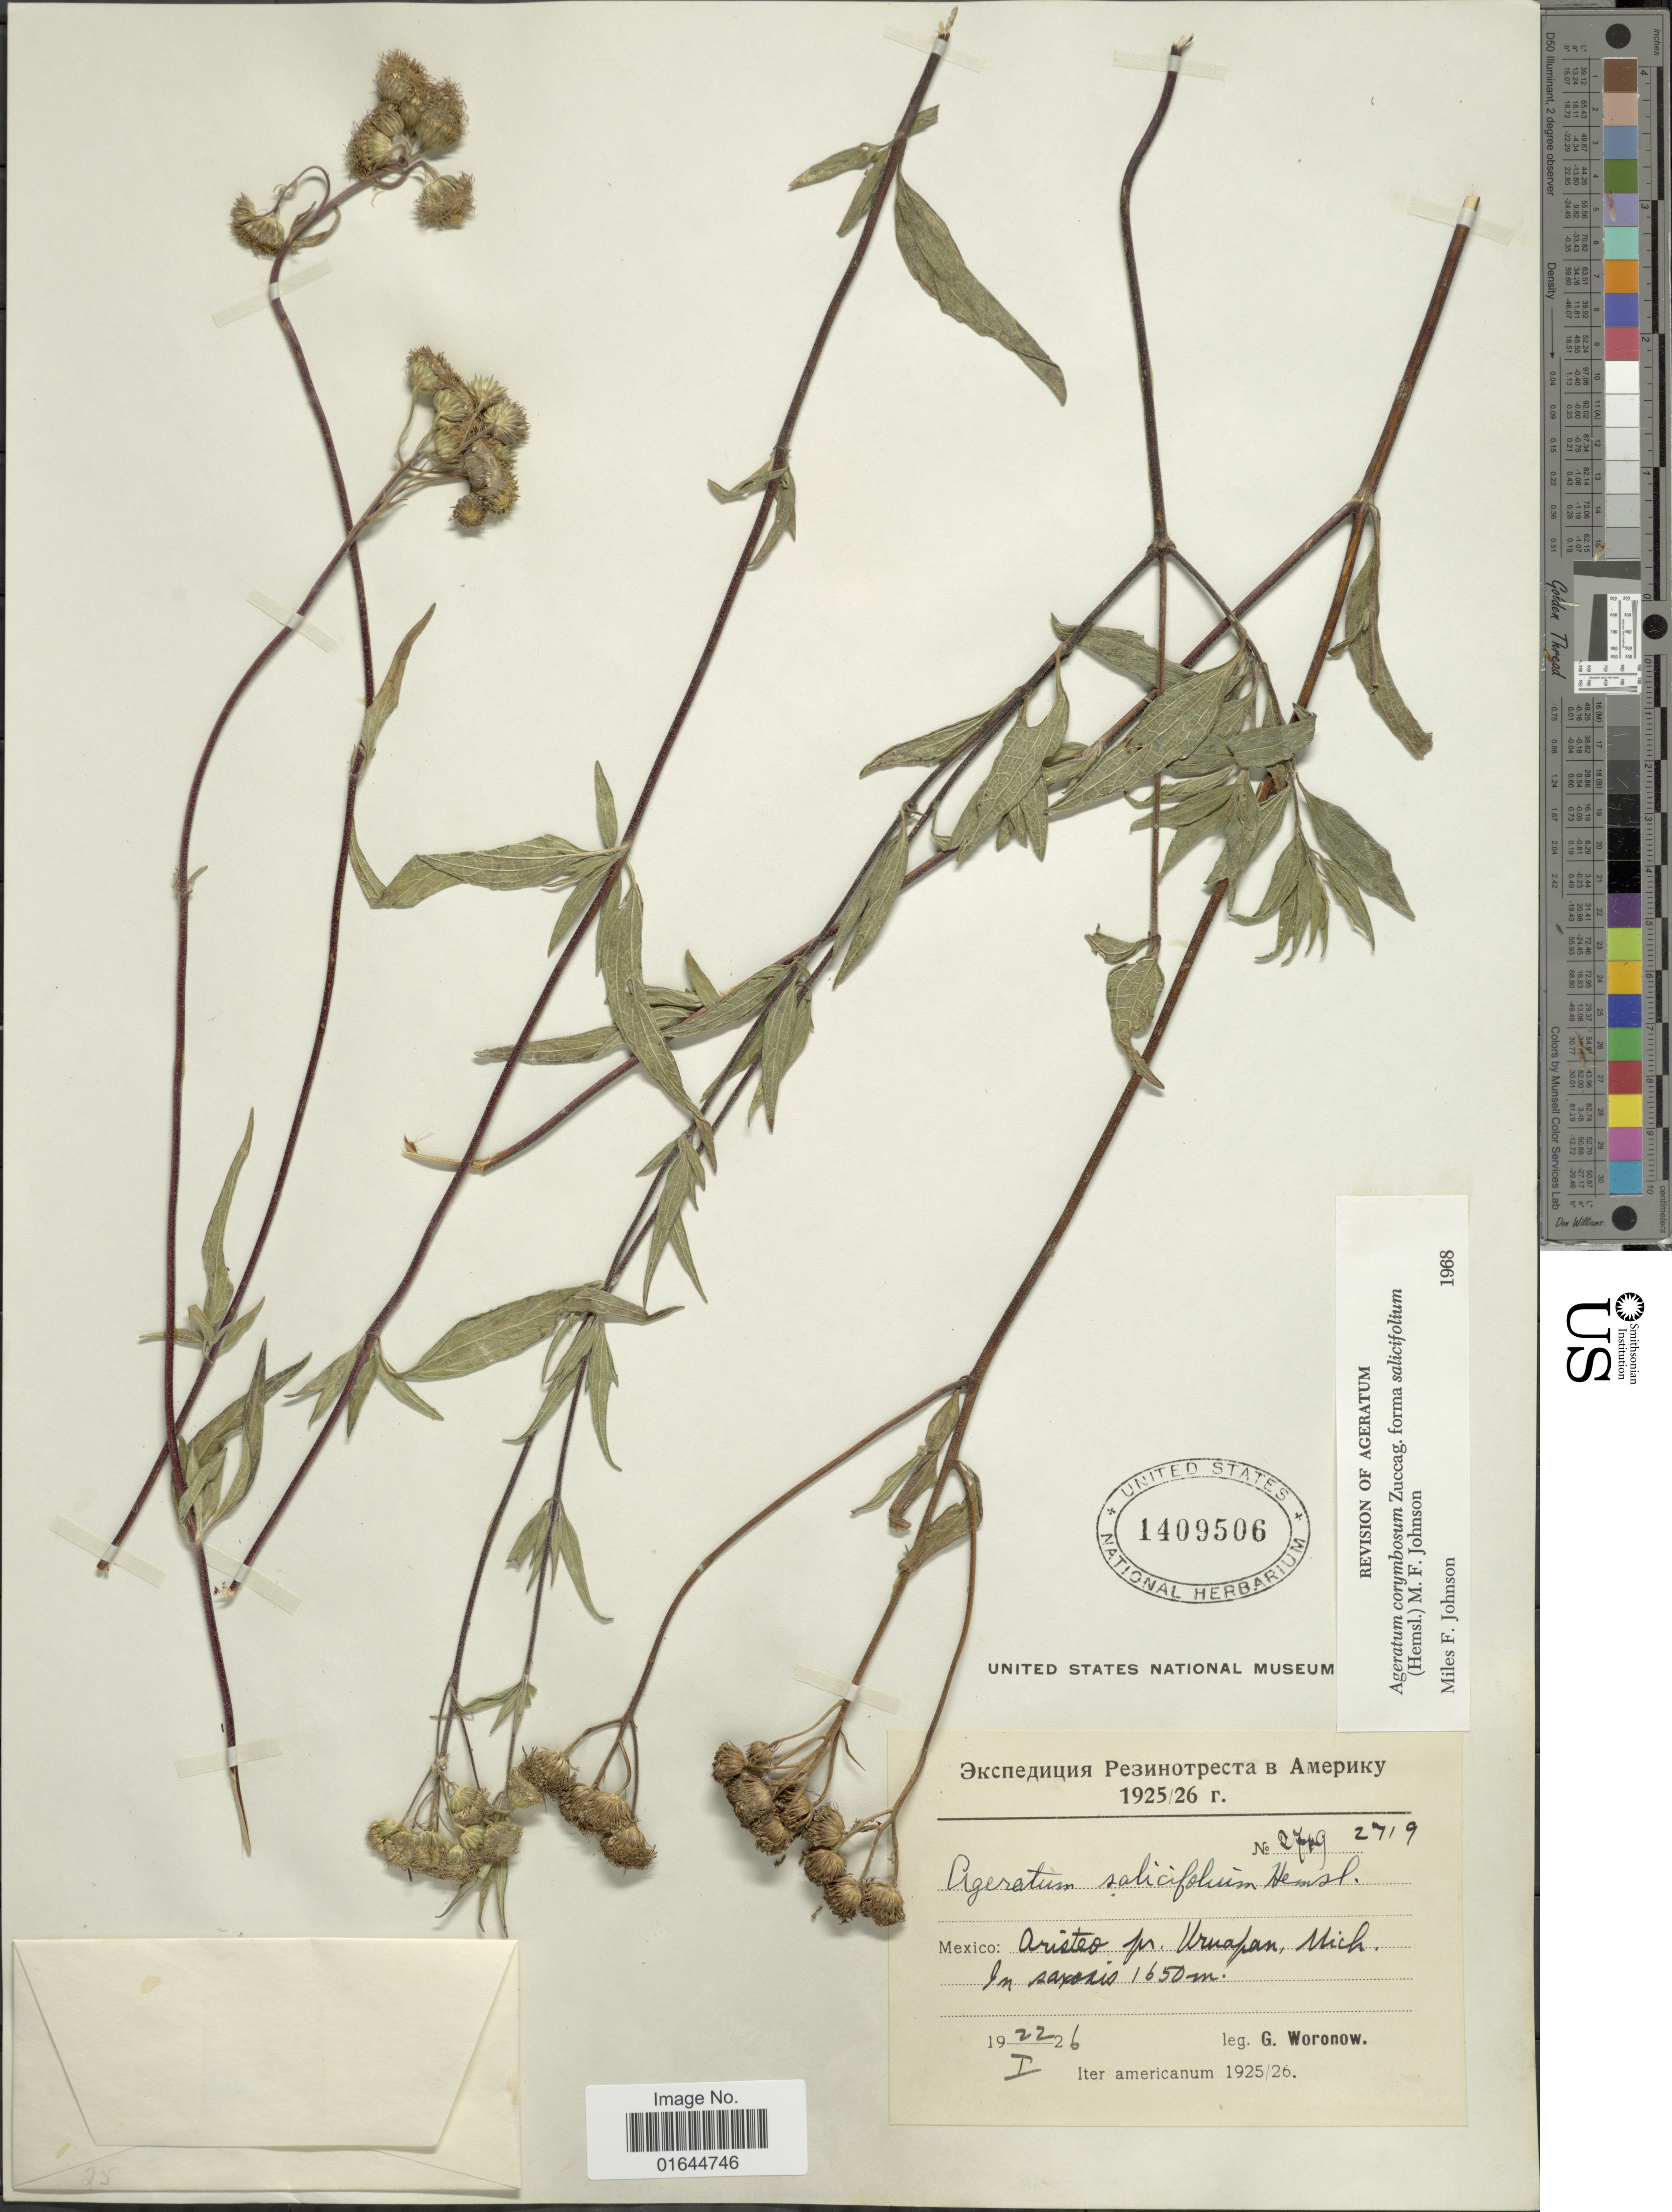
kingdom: Plantae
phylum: Tracheophyta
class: Magnoliopsida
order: Asterales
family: Asteraceae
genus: Ageratum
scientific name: Ageratum corymbosum f. salicifolium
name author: (Hemsl.) M.F. Johnson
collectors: G. Woronow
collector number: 2719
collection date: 1926-01-22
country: Mexico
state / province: Michoacán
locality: Mexico, Aristeo Fr. Uruapan. Mich. In Saperio.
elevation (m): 1650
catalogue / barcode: US 1409506